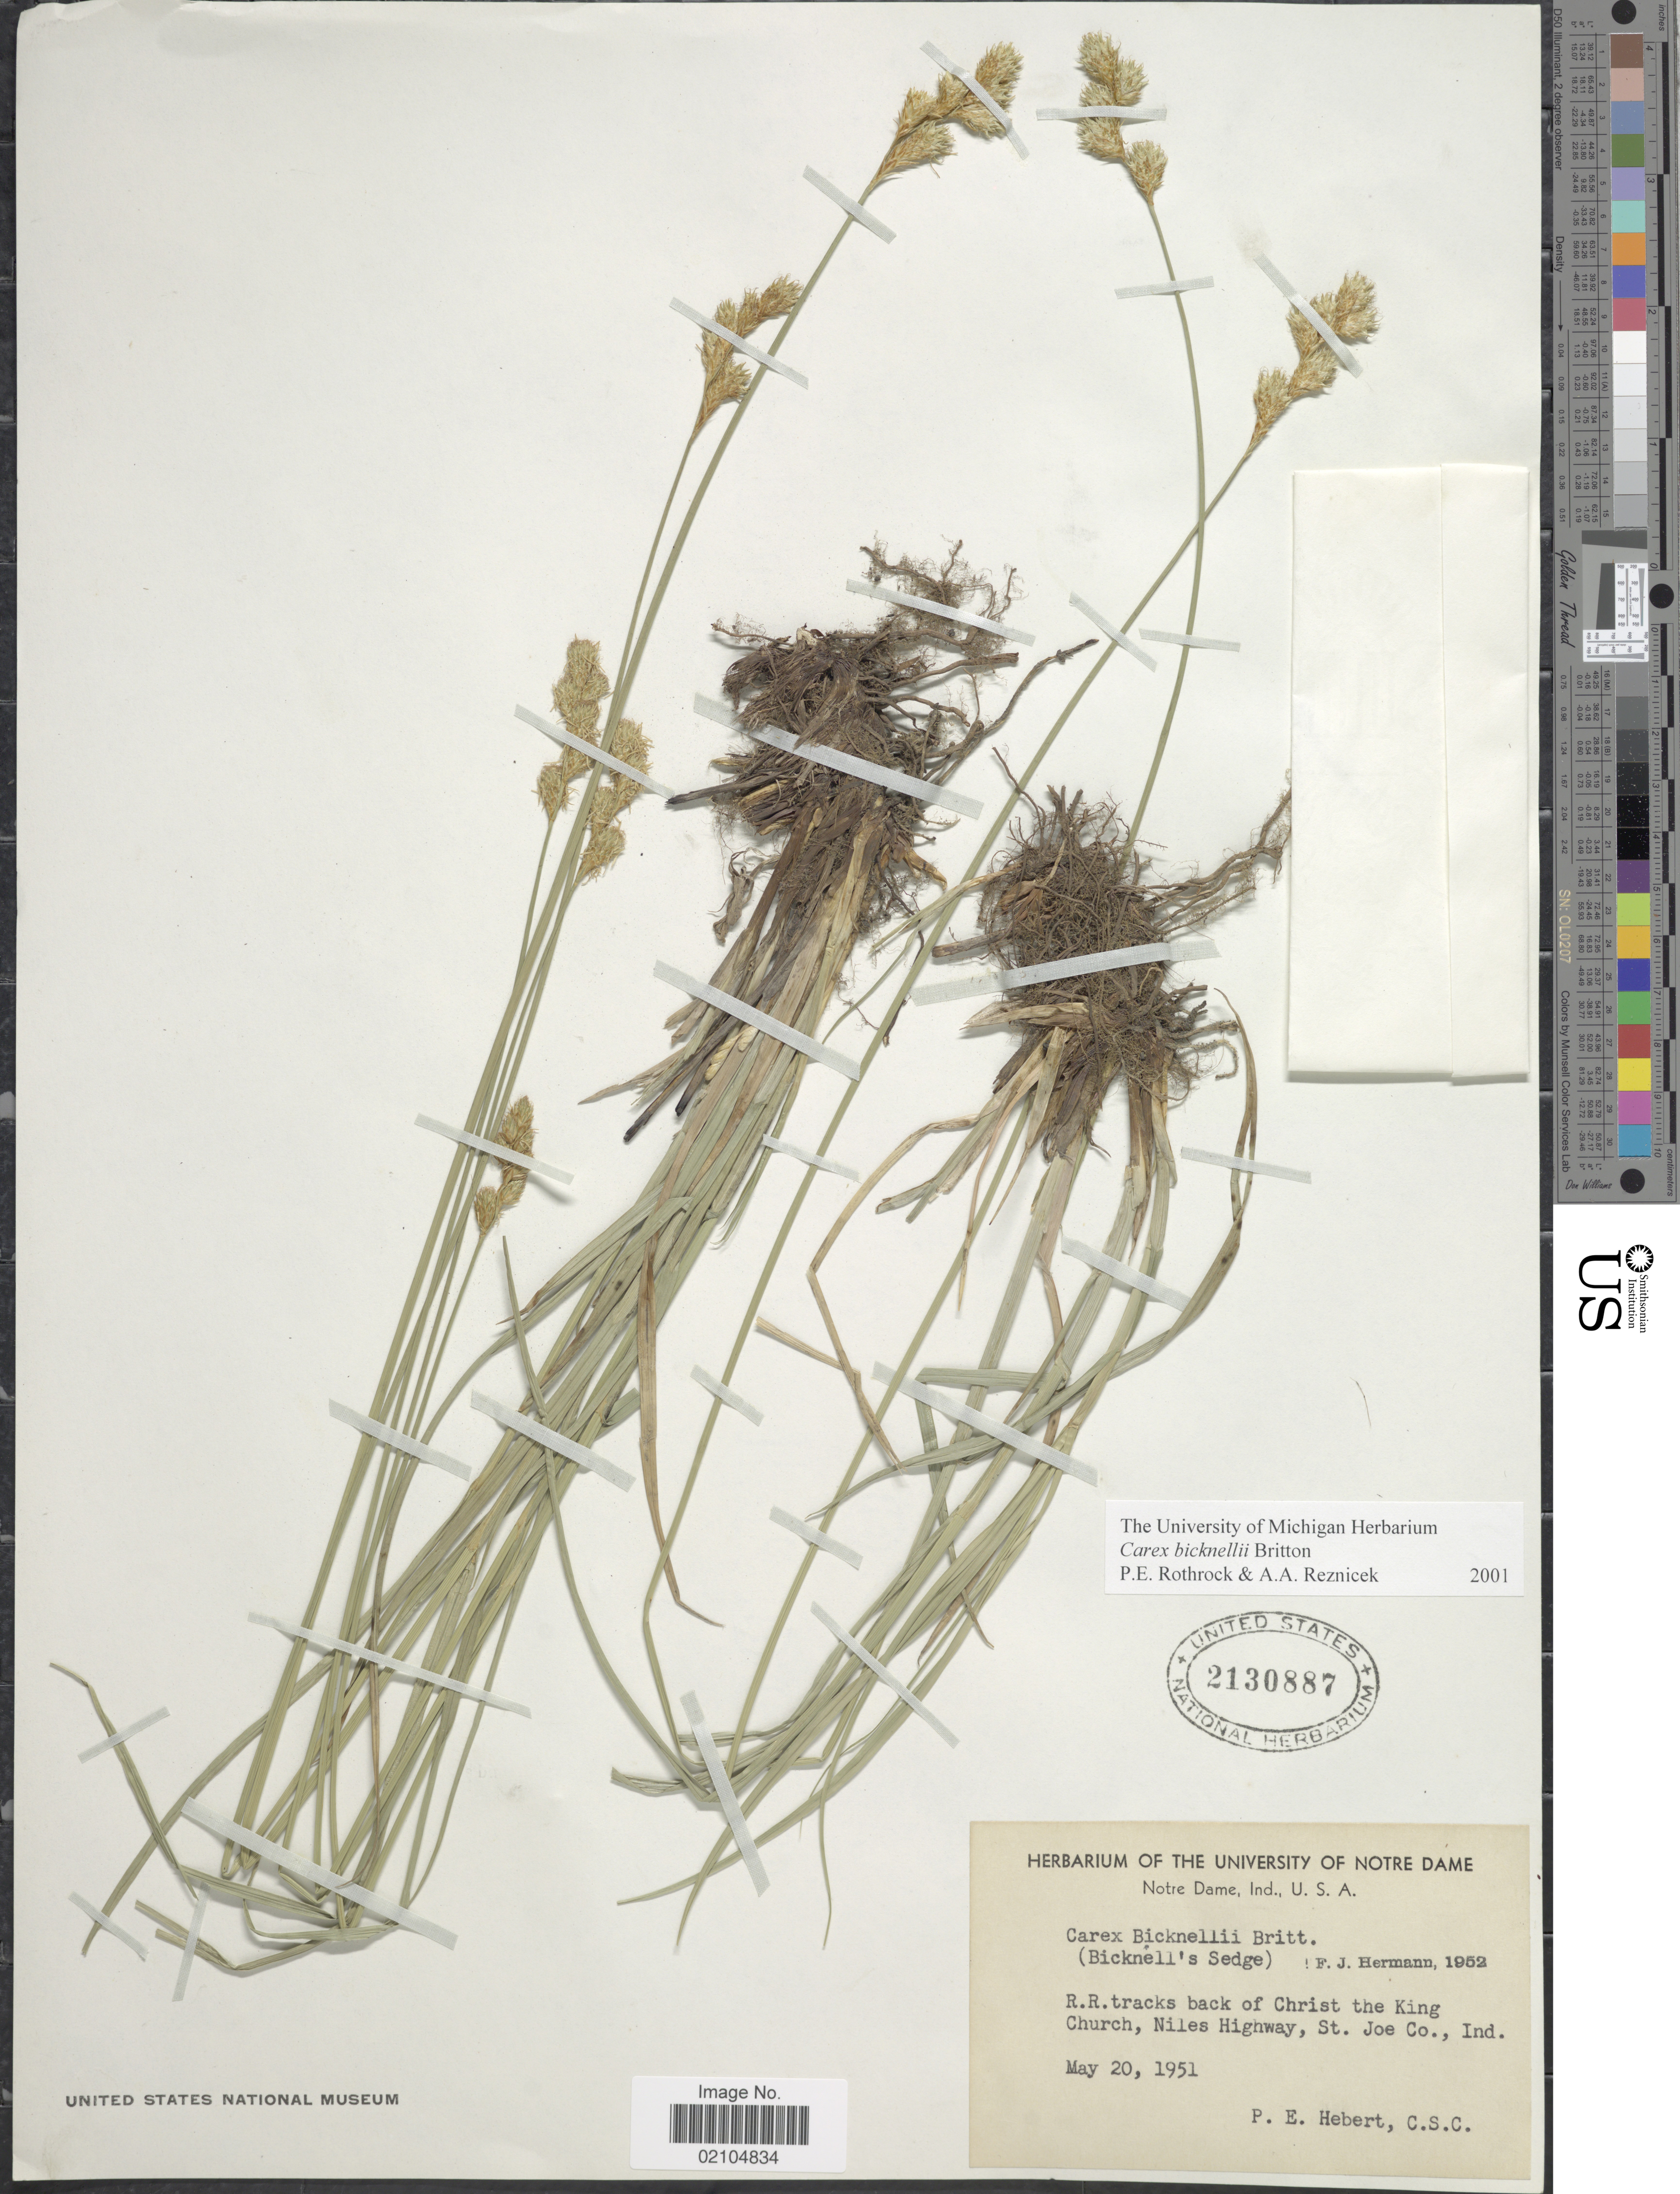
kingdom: Plantae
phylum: Tracheophyta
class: Liliopsida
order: Poales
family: Cyperaceae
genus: Carex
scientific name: Carex bicknellii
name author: Britton & A. Br.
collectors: P. Hebert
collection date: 1951-05-20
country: United States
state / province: Indiana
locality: R.R. tracks back of Christ the King Church, Niles Highway, St. Joe Co.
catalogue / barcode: US 2130887